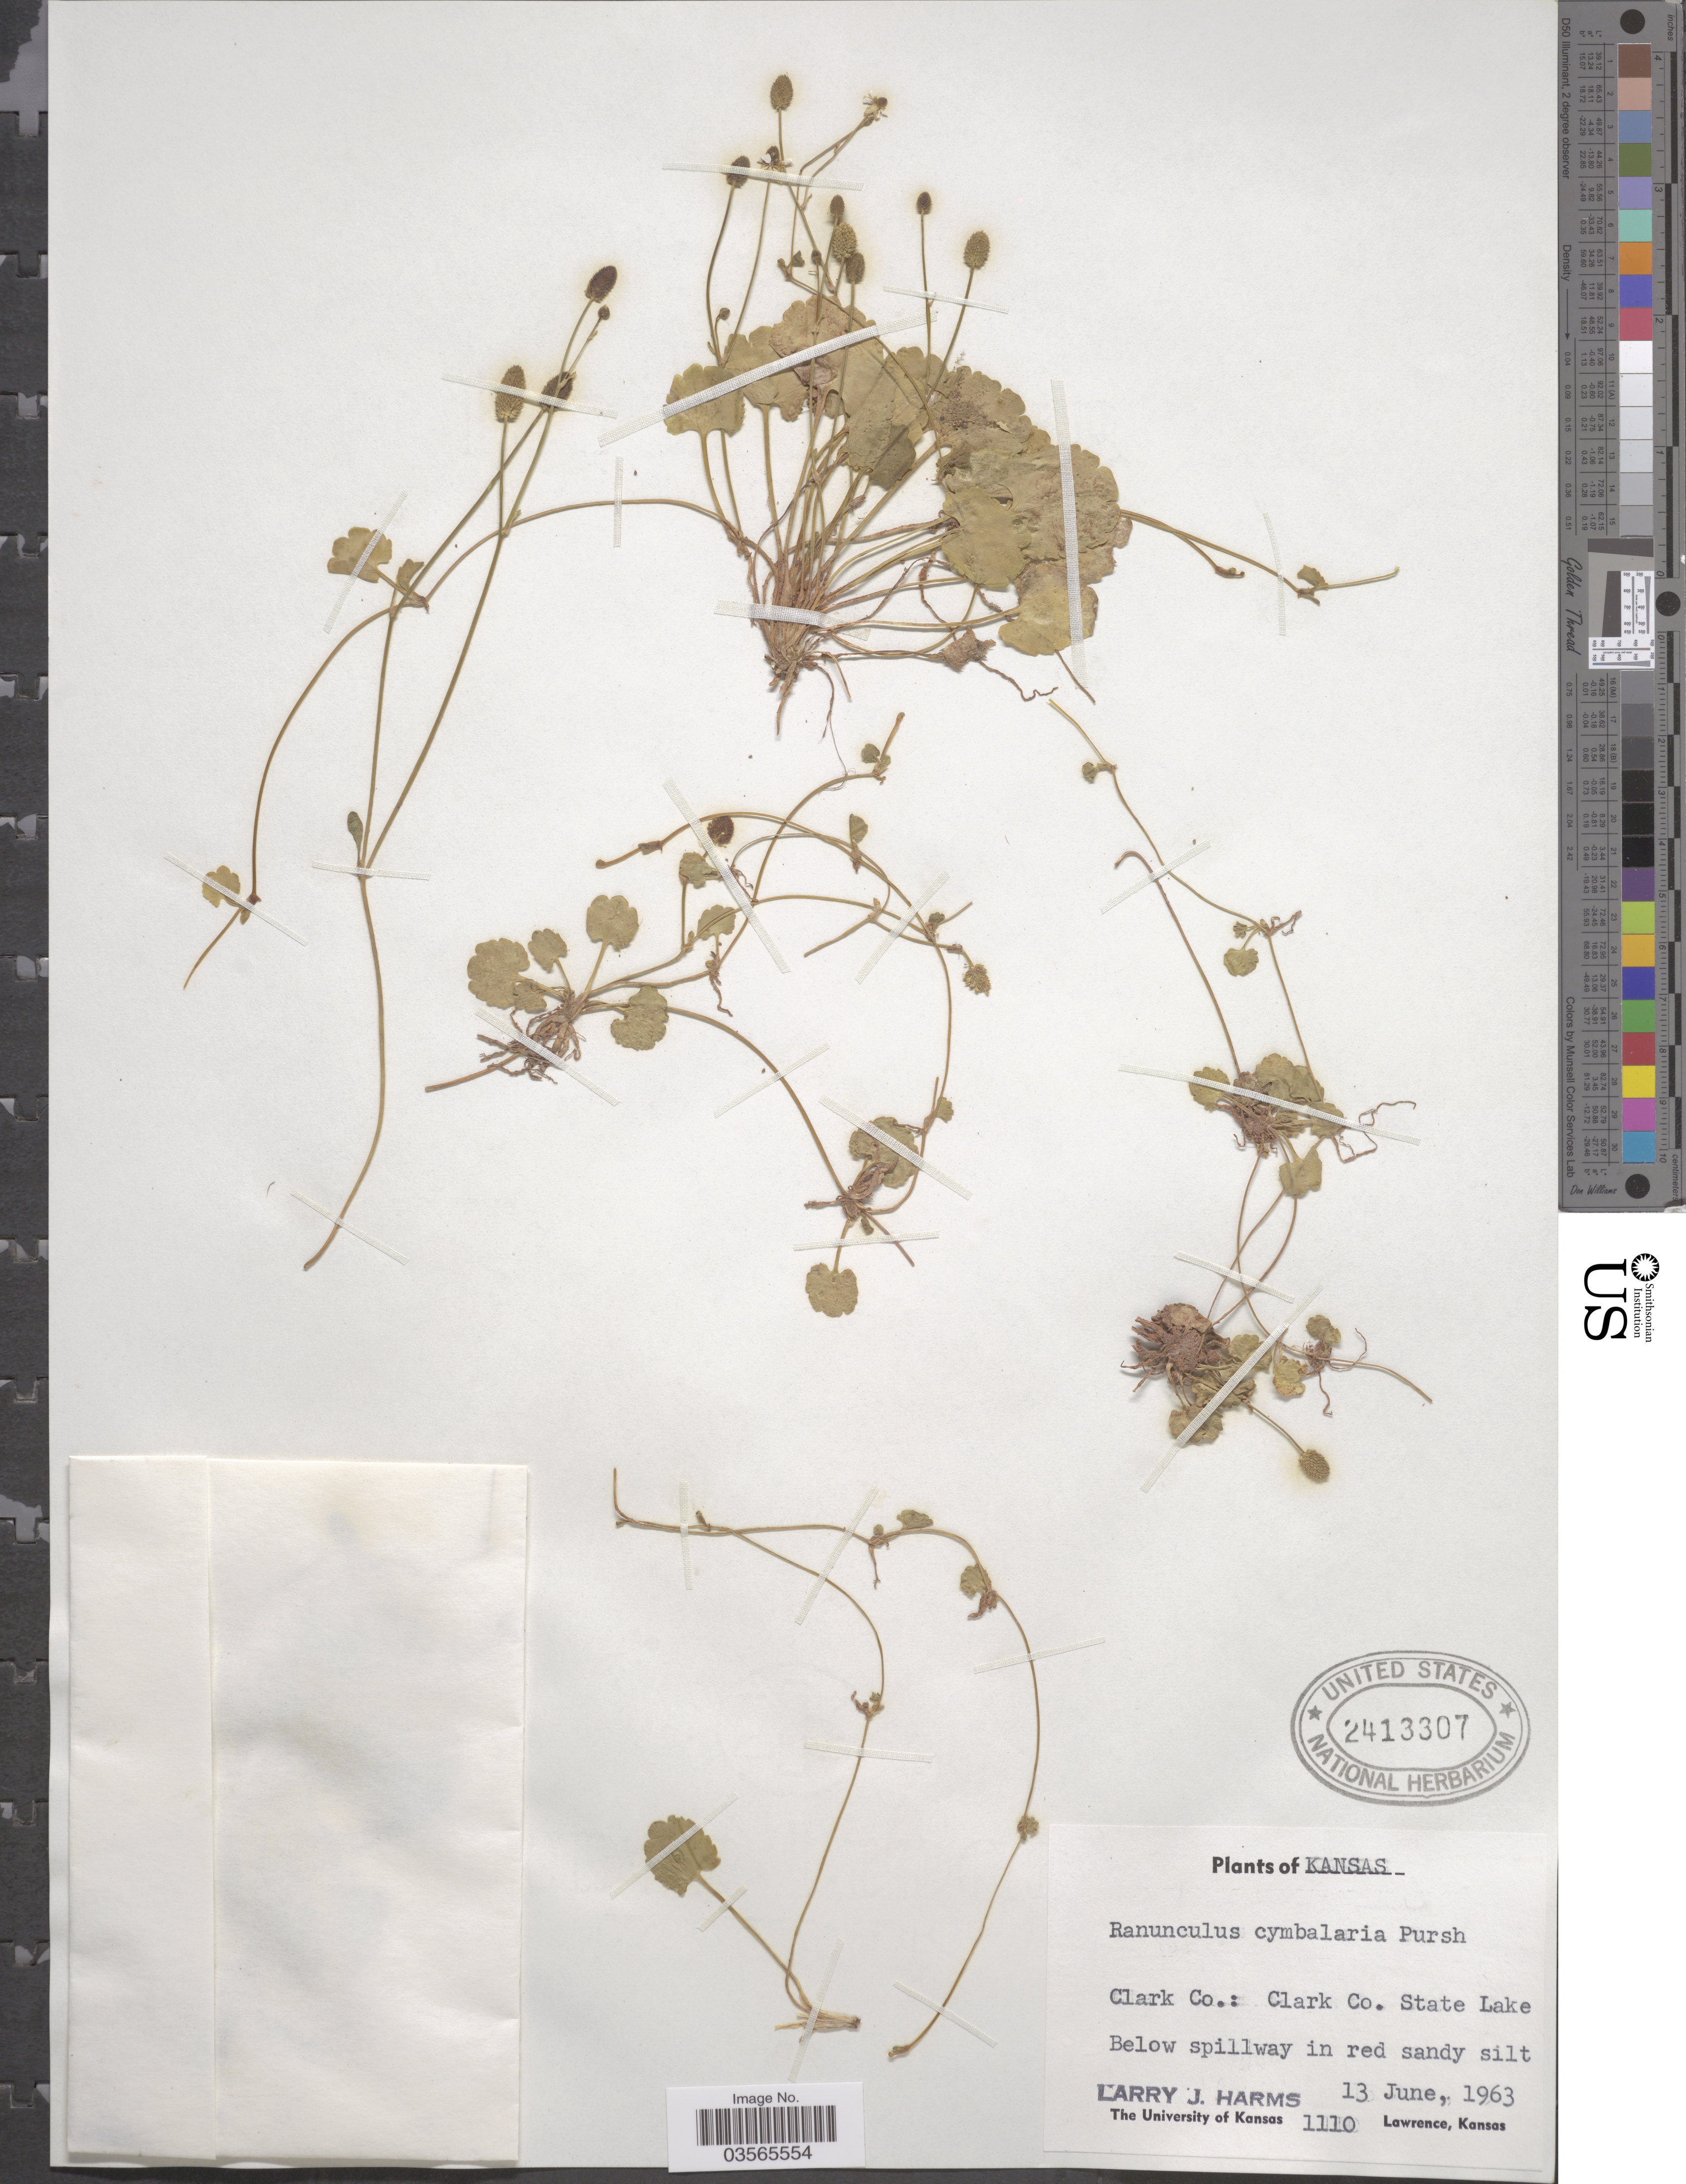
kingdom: Plantae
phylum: Tracheophyta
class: Magnoliopsida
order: Ranunculales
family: Ranunculaceae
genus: Halerpestes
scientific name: Halerpestes cymbalaria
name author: (Pursh) Greene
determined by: Strong, M. T., (US), Smithsonian Institution - National Museum of Natural History (UNITED STATES)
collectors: L. Harms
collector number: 1110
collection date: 1963-06-13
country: United States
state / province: Kansas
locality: Clark Co.: Clark Co. State Lake. Below spillway in red sandy silt.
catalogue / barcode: US 2413307